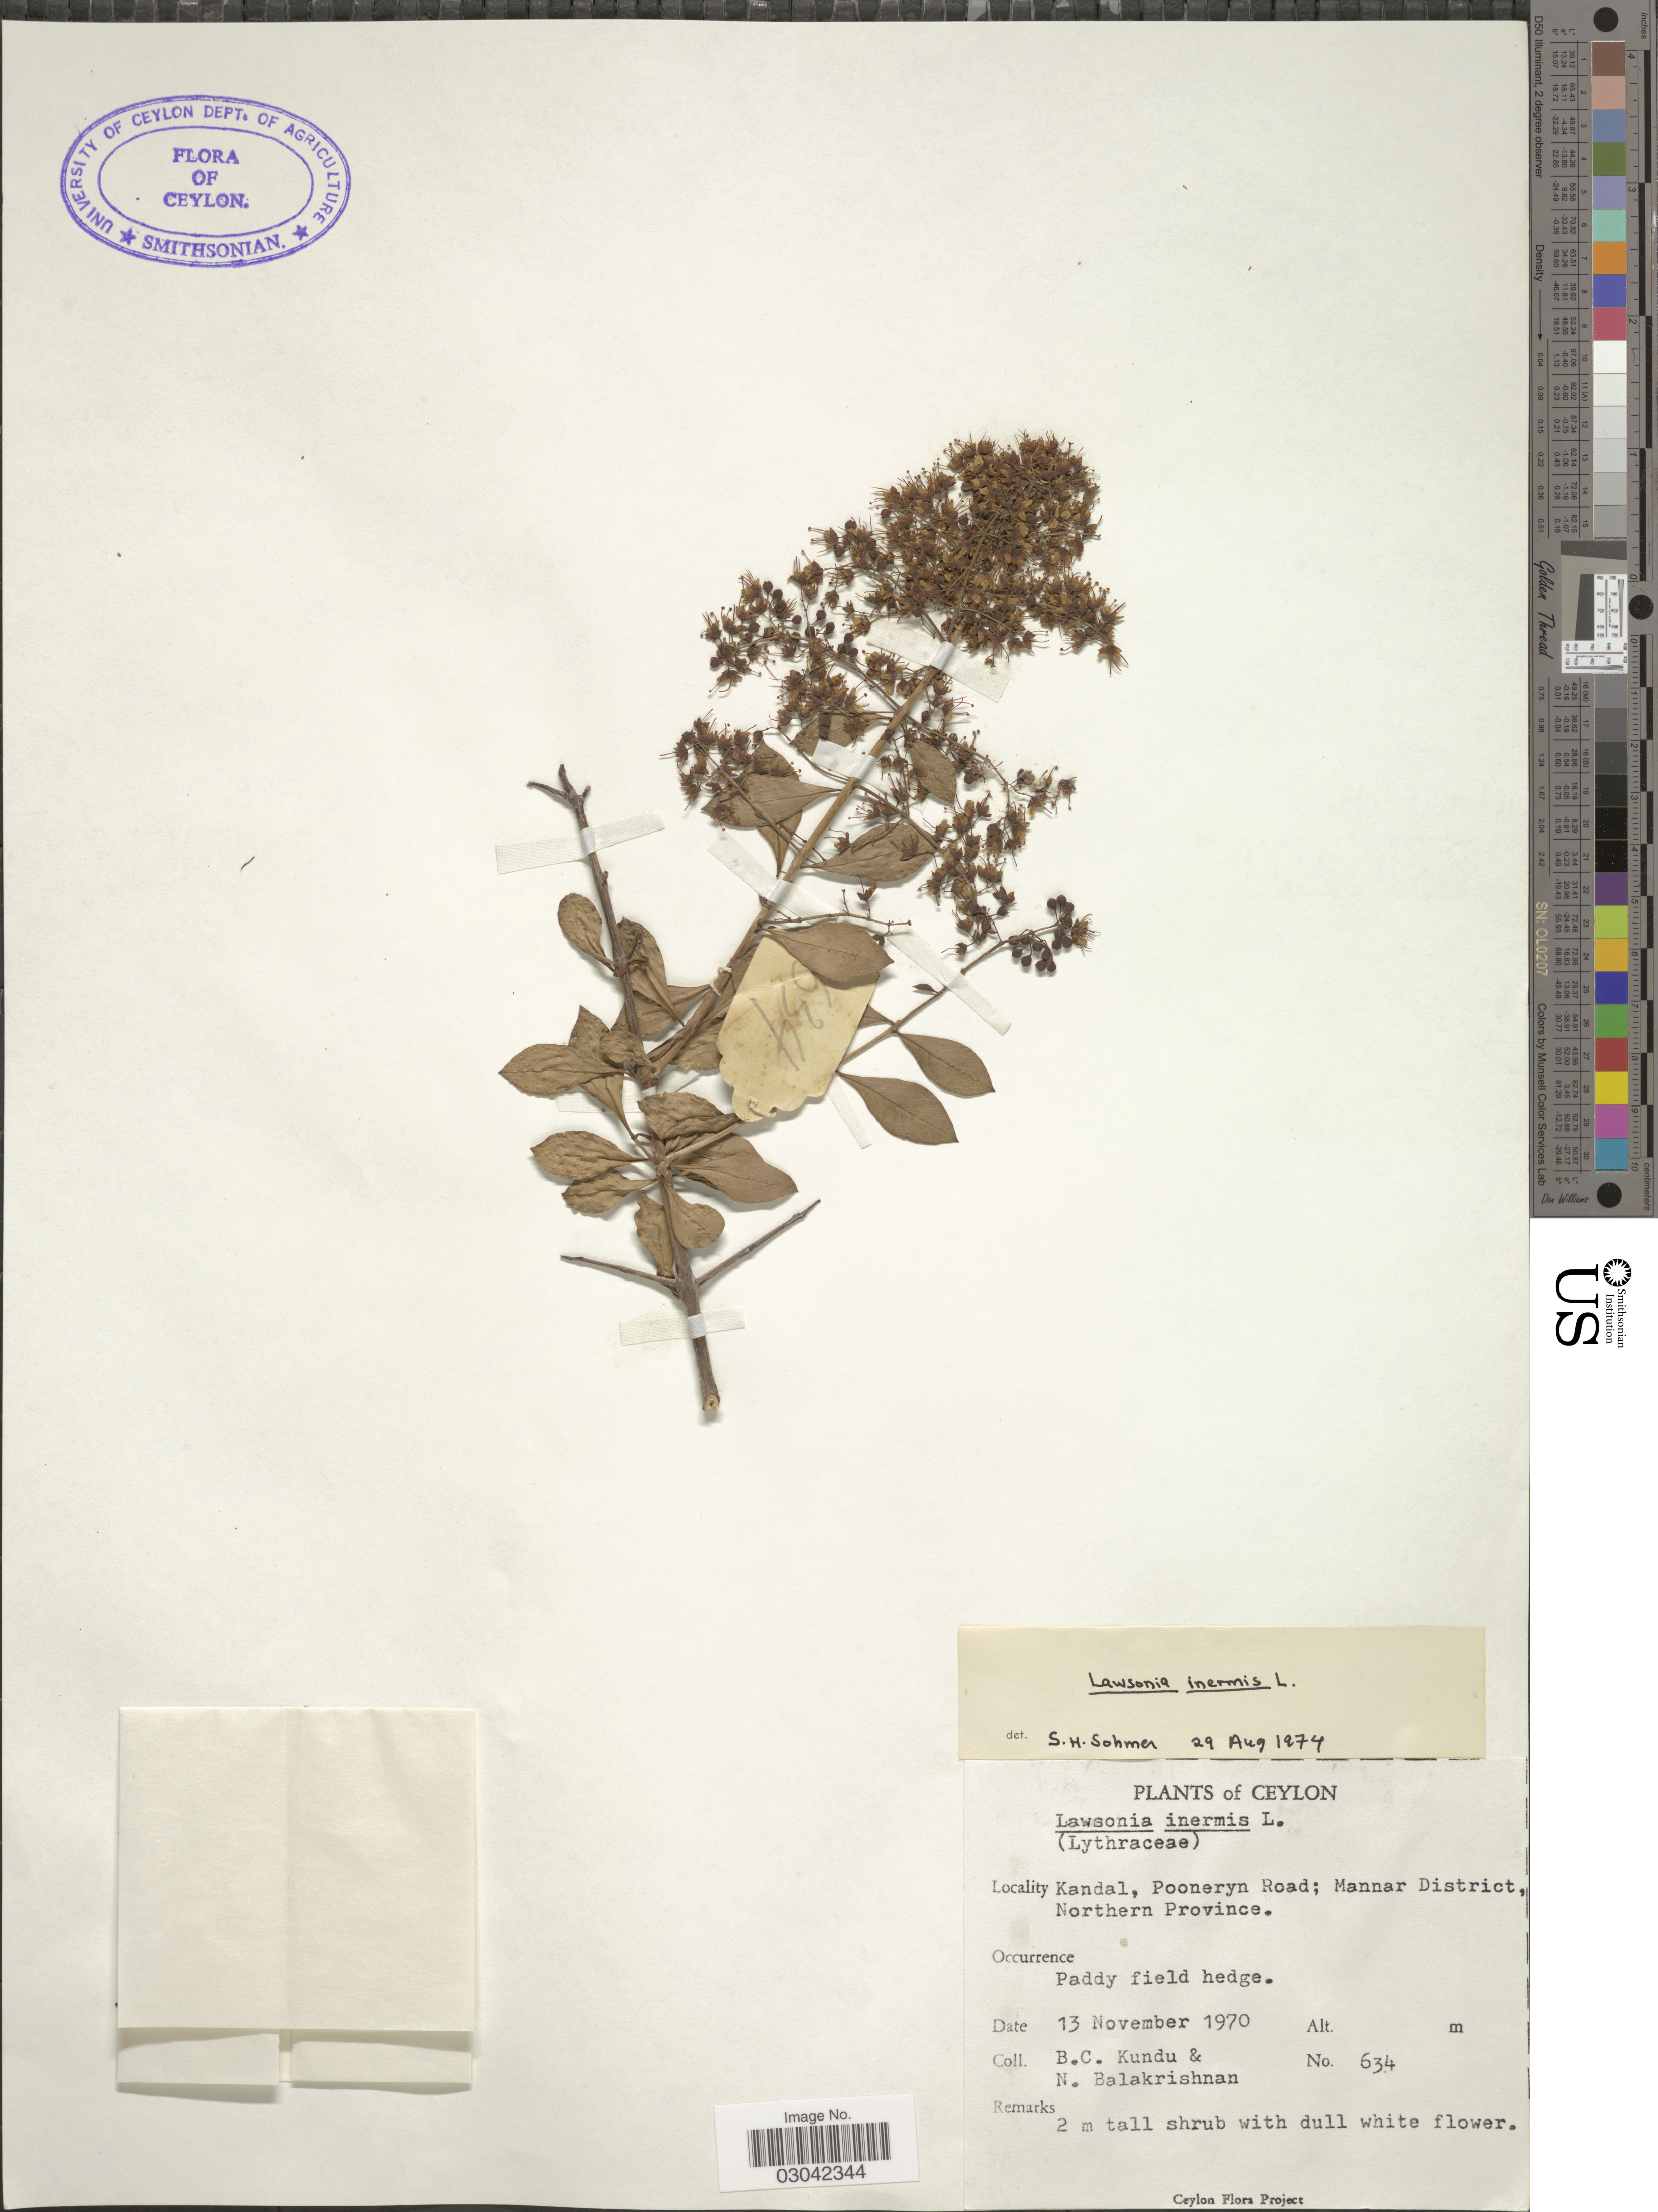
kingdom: Plantae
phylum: Tracheophyta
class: Magnoliopsida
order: Myrtales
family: Lythraceae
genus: Lawsonia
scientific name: Lawsonia inermis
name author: L.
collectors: B. C. Kundu & N. Balakrishnan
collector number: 634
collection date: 1970-11-13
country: Sri Lanka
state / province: Northern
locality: Ceylon. Kandal, Pooneryn Road; Mannar District.